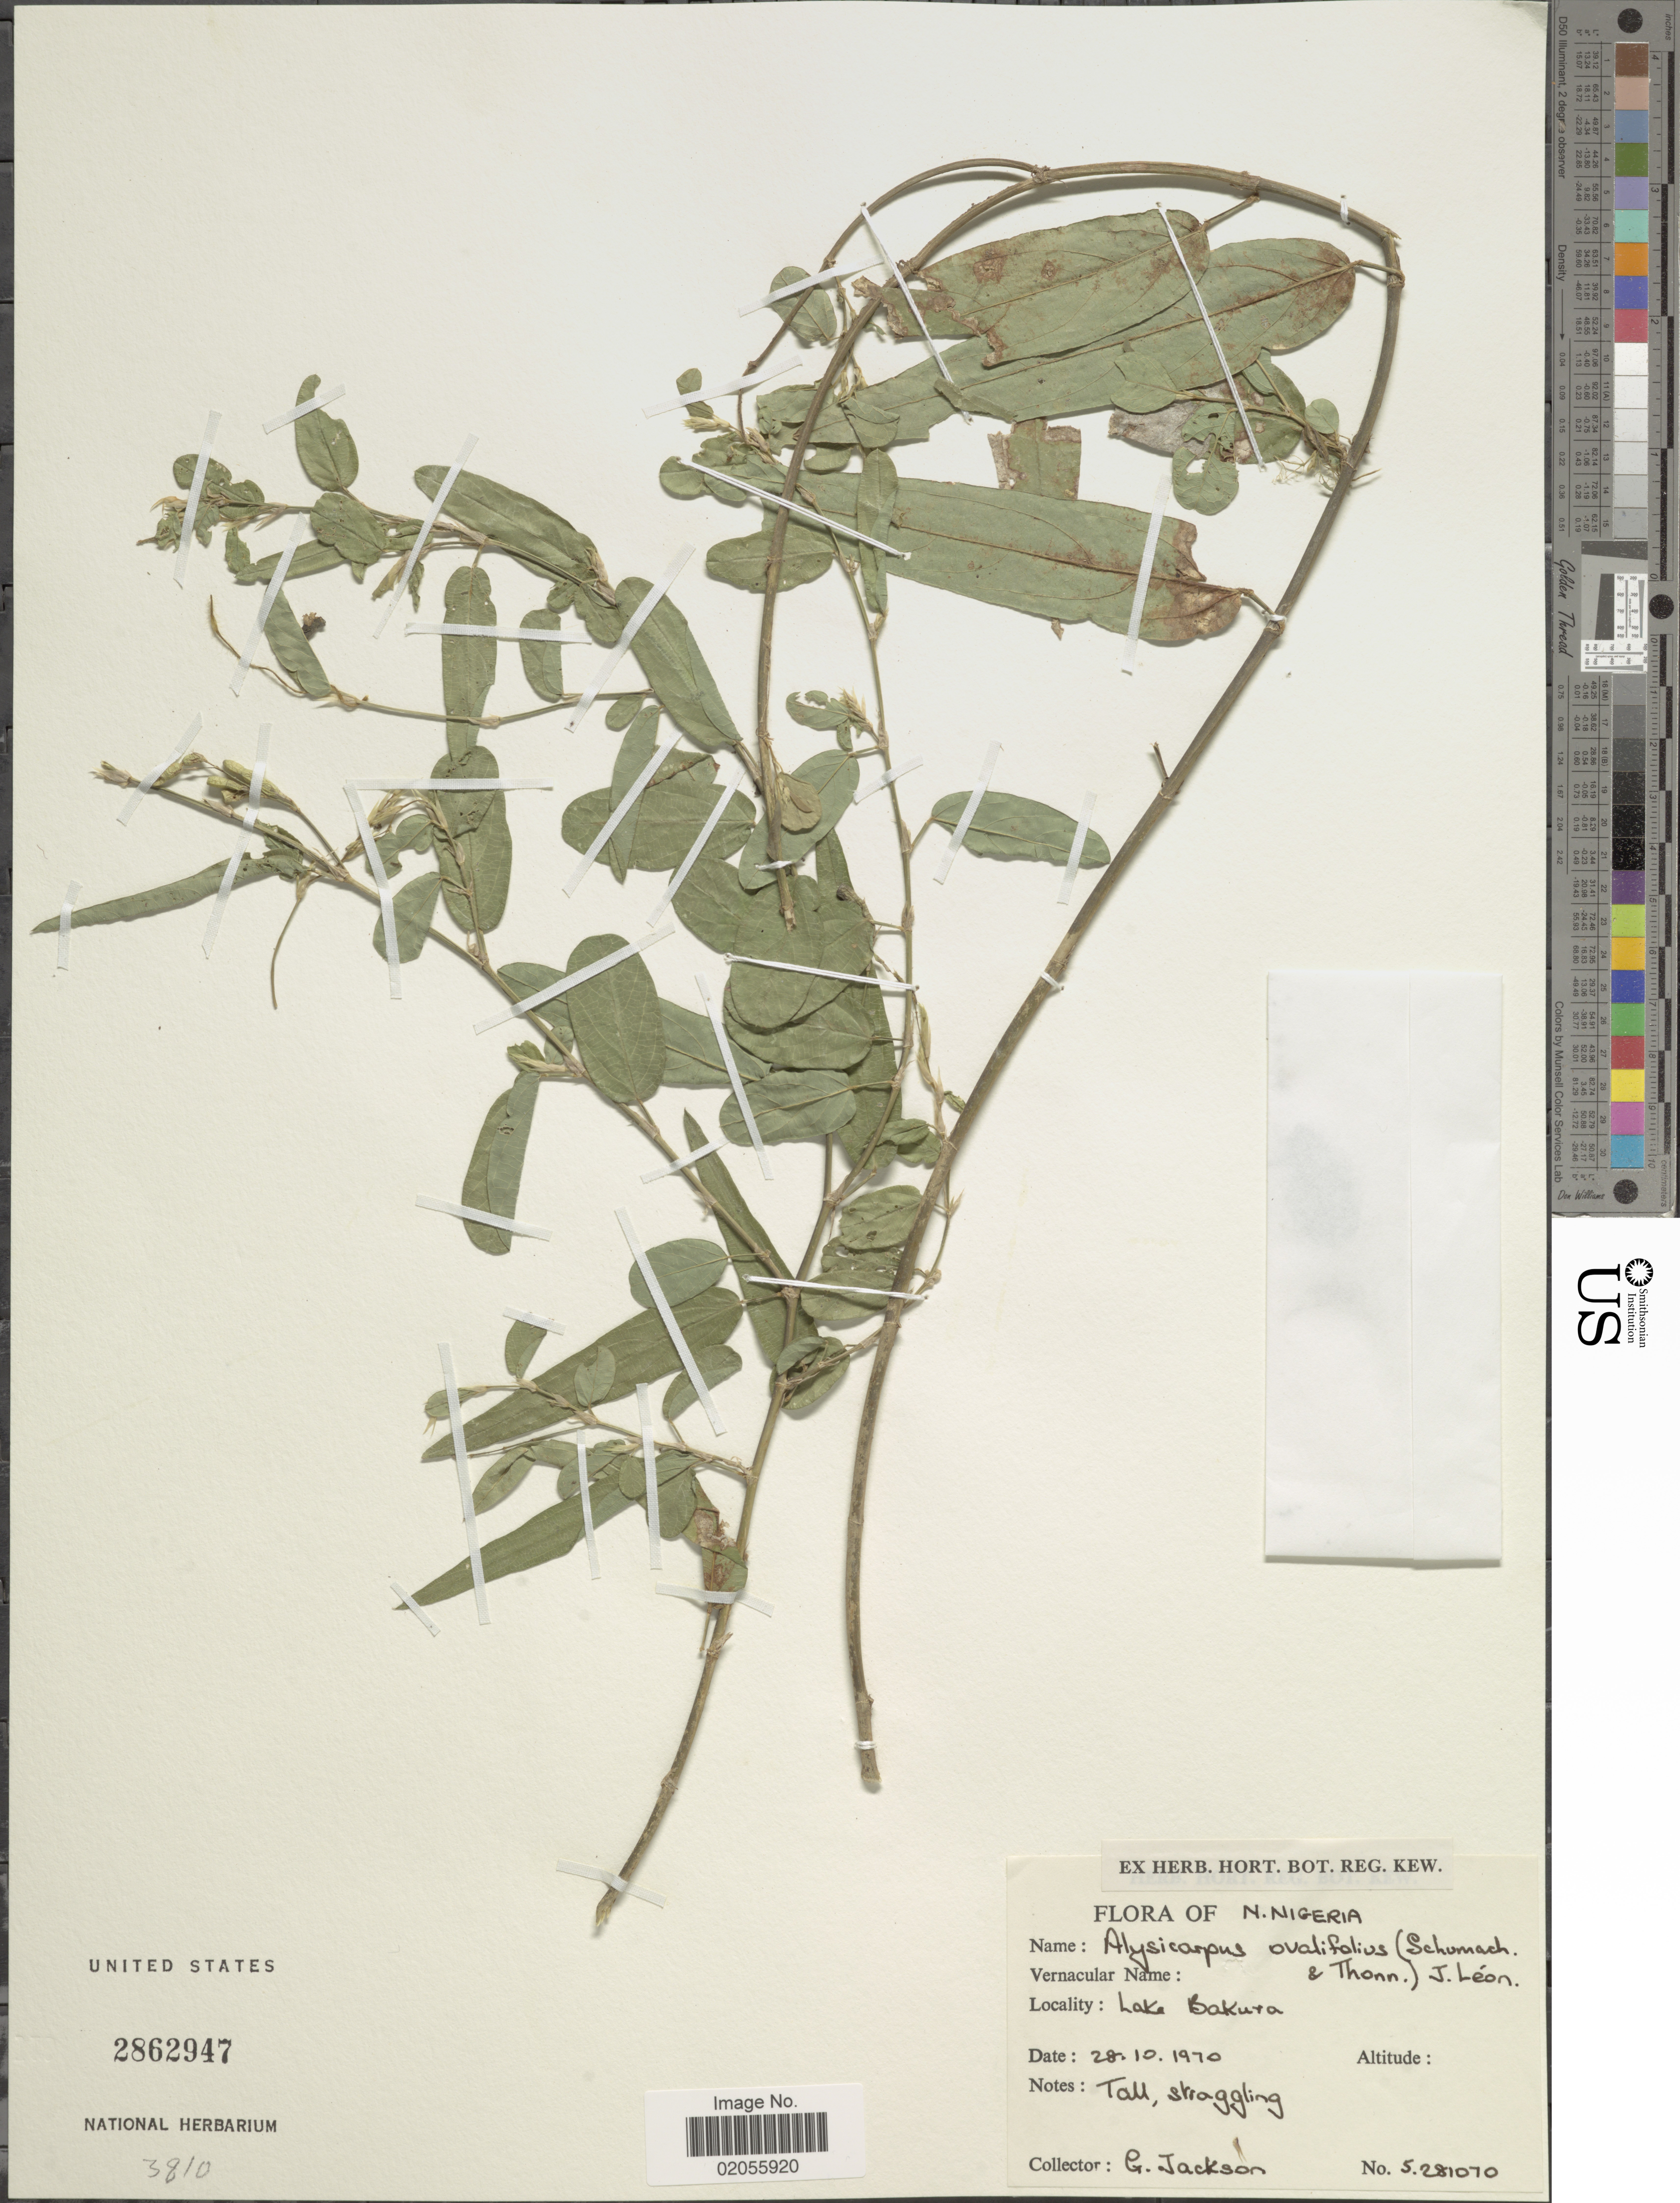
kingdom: Plantae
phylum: Tracheophyta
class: Magnoliopsida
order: Fabales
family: Fabaceae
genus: Alysicarpus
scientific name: Alysicarpus ovalifolius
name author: (Schumach.) J. Léonard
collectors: G. Jackson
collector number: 528/1070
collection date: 1970-10-28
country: Nigeria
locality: N. Nigeria, Lake Bakura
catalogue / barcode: US 2862947